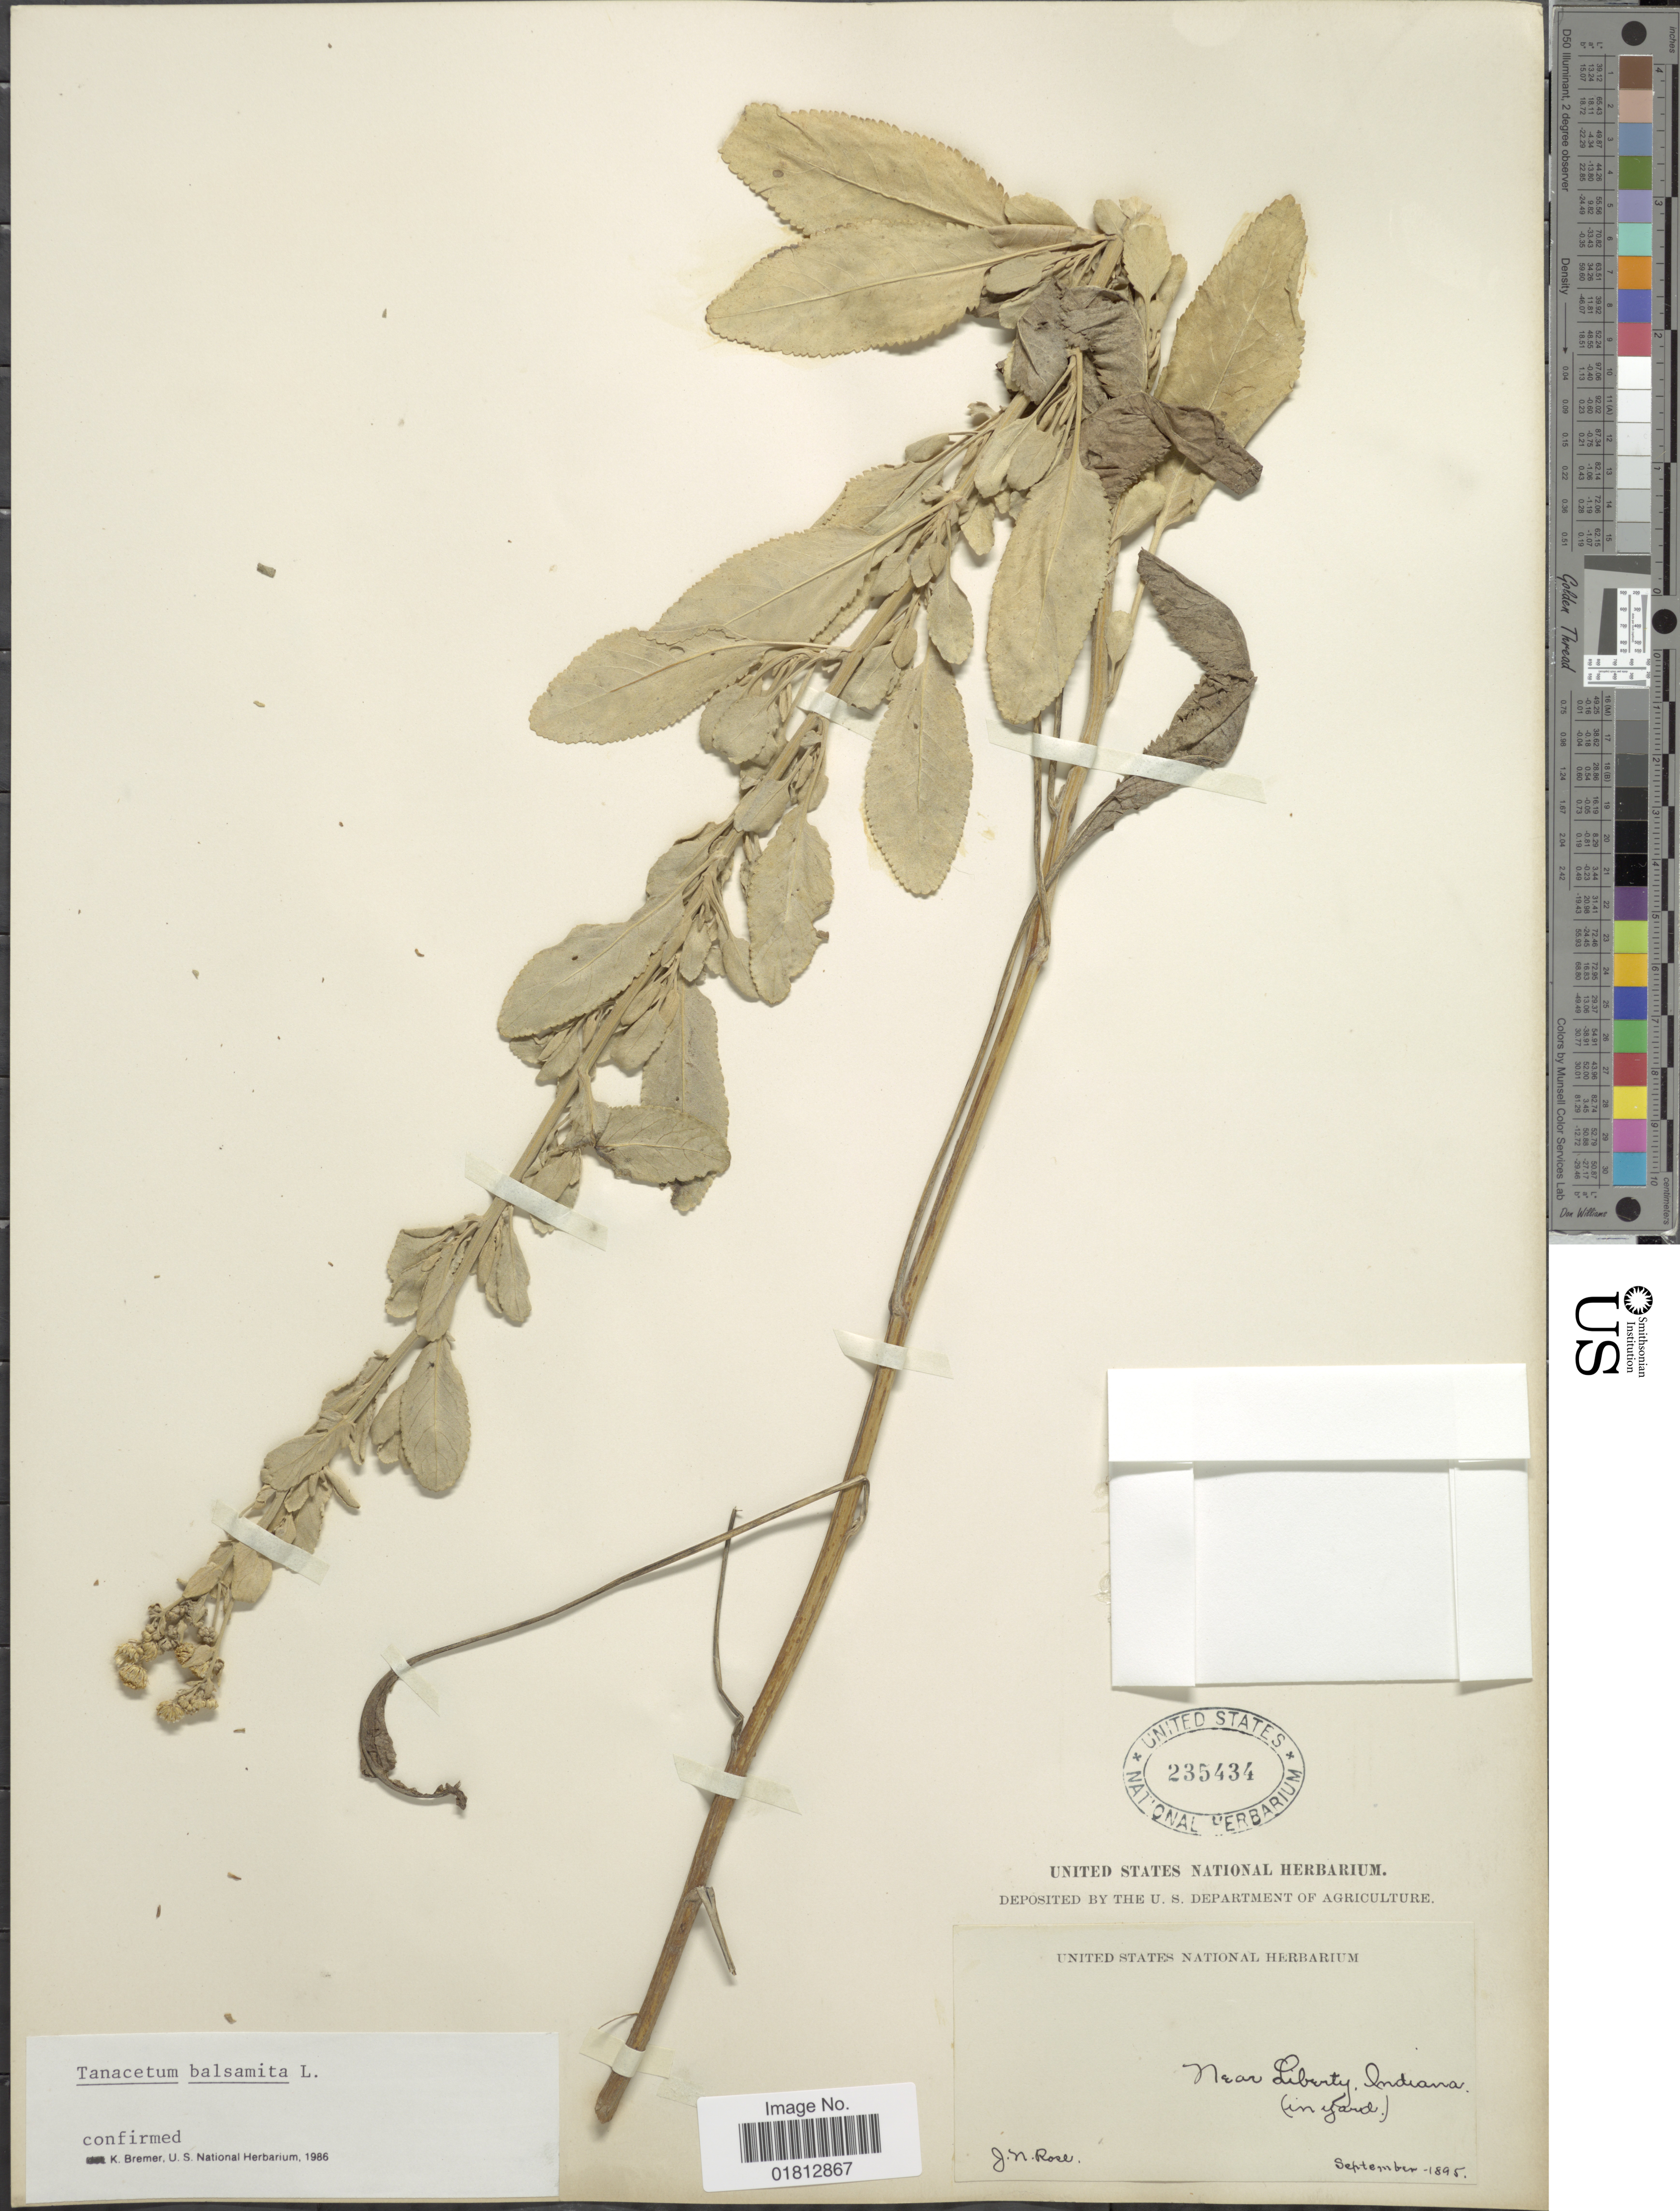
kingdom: Plantae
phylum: Tracheophyta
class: Magnoliopsida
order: Asterales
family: Asteraceae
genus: Tanacetum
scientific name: Tanacetum balsamita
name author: L.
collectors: J. N. Rose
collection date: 1895-09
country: United States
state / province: Indiana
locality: Near Liberty (in yard)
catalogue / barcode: US 235434